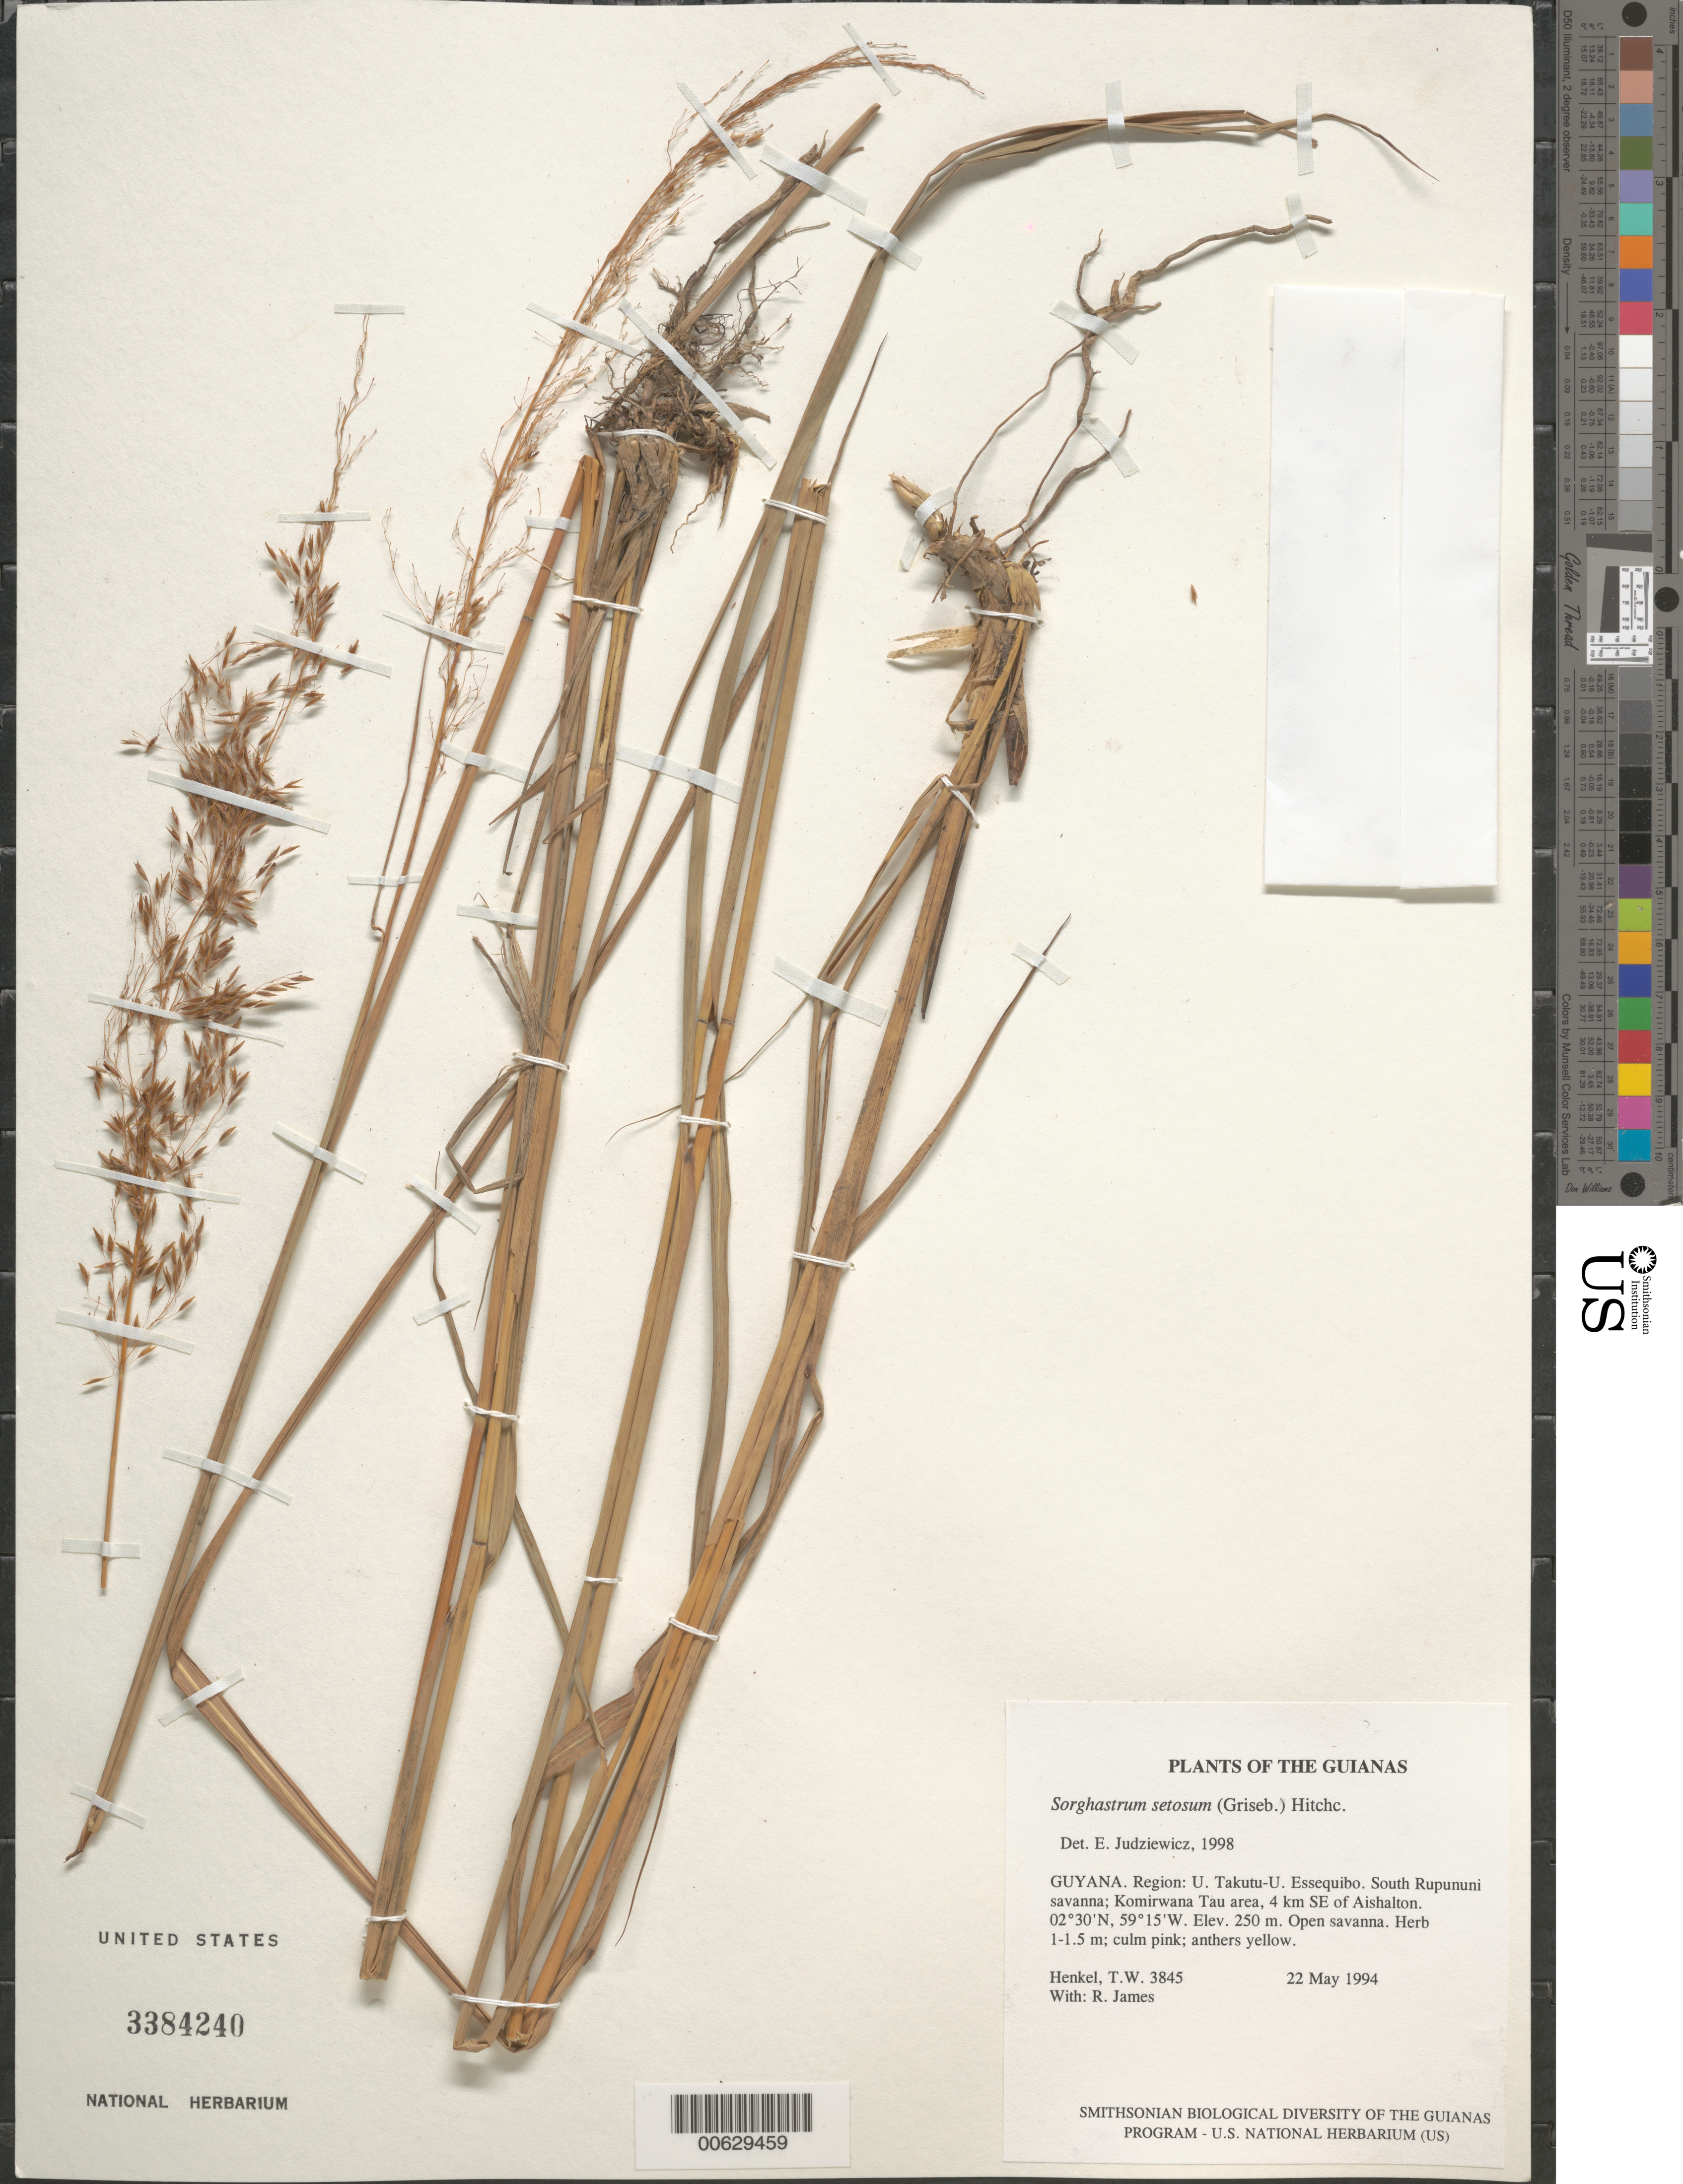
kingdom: Plantae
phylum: Tracheophyta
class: Liliopsida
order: Poales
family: Poaceae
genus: Sorghastrum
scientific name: Sorghastrum setosum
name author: (Griseb.) Hitchc.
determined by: Judziewicz, E. J.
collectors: T. Henkel & R. James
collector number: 3845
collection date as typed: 22 May 1994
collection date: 1994-05-22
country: Guyana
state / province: U. Takutu-U. Essequibo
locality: South Rupununi savanna; Komirwana Tau area, 4 km SE of Aishalton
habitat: Open savanna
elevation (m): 250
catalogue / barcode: US 3384240